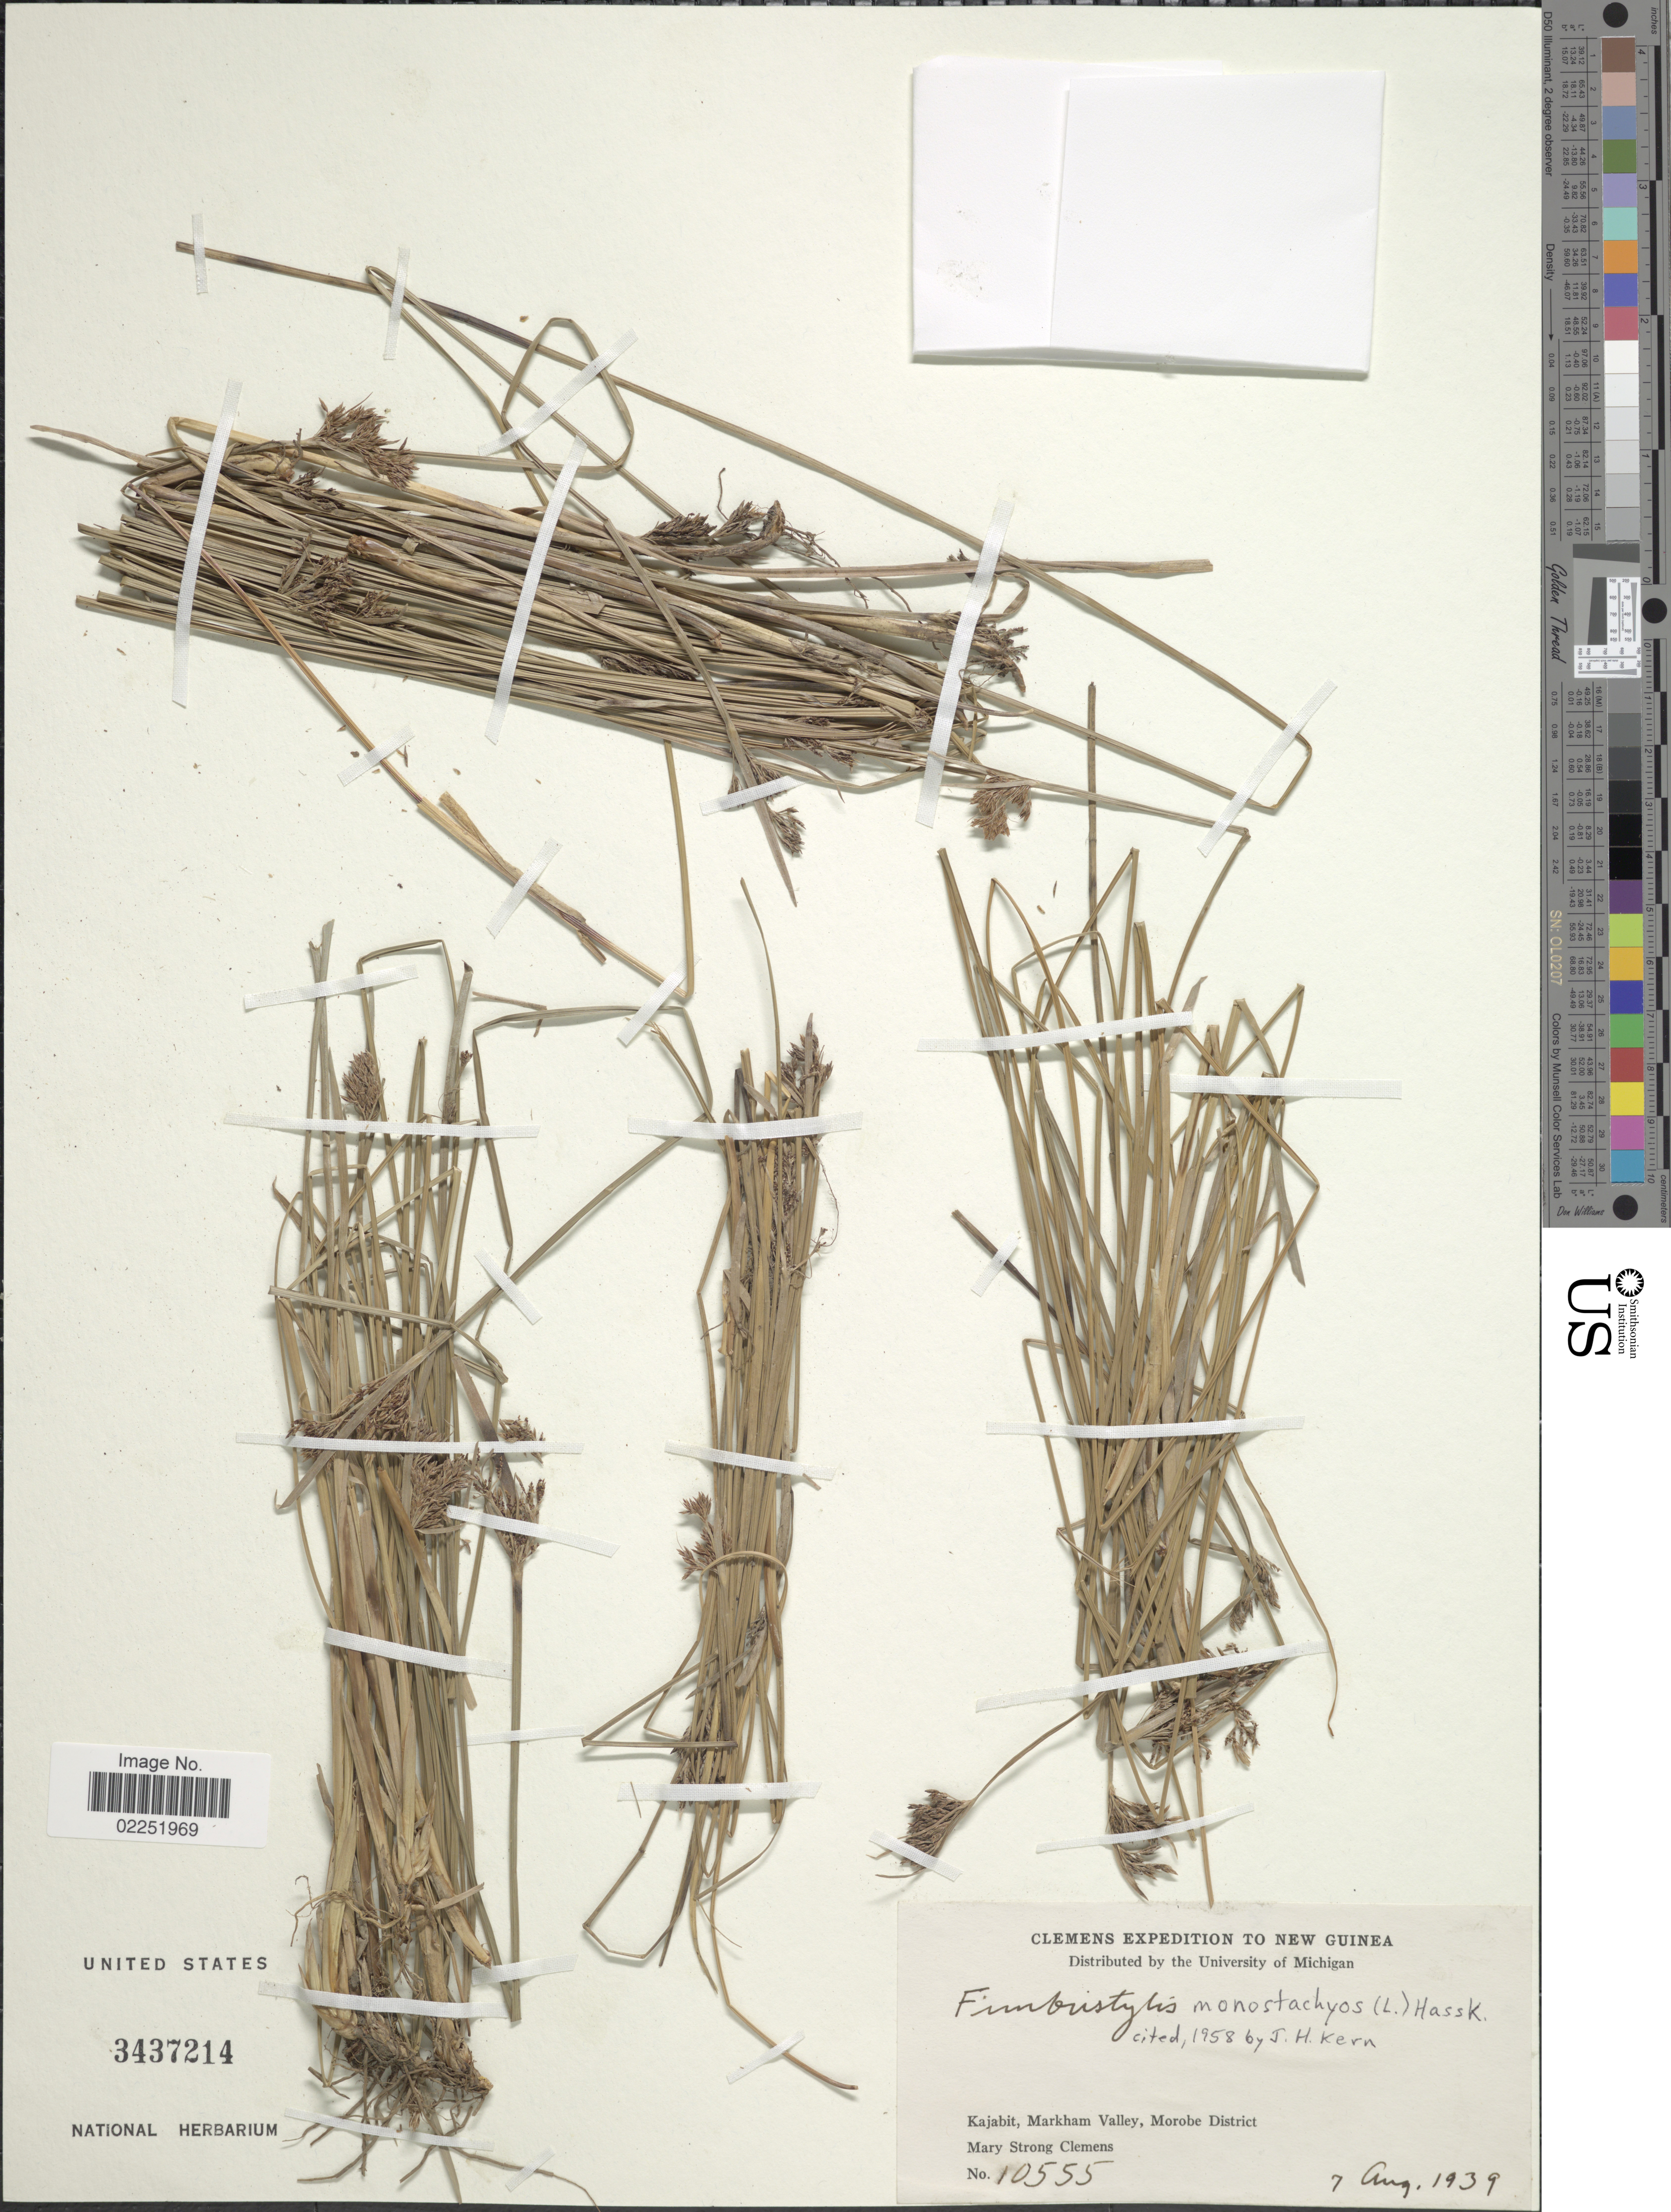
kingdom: Plantae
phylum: Tracheophyta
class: Liliopsida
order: Poales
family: Cyperaceae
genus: Fimbristylis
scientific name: Fimbristylis complanata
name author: (Retz.) Link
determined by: Strong, Mark T., (BOT), Smithsonian Institution - National Museum of Natural History (UNITED STATES)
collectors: M. S. Clemens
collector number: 10555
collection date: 1939-08-07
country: Papua New Guinea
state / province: Morobe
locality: New Guinea, Kajabit, Markham Valley, Morobe District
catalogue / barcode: US 3437214